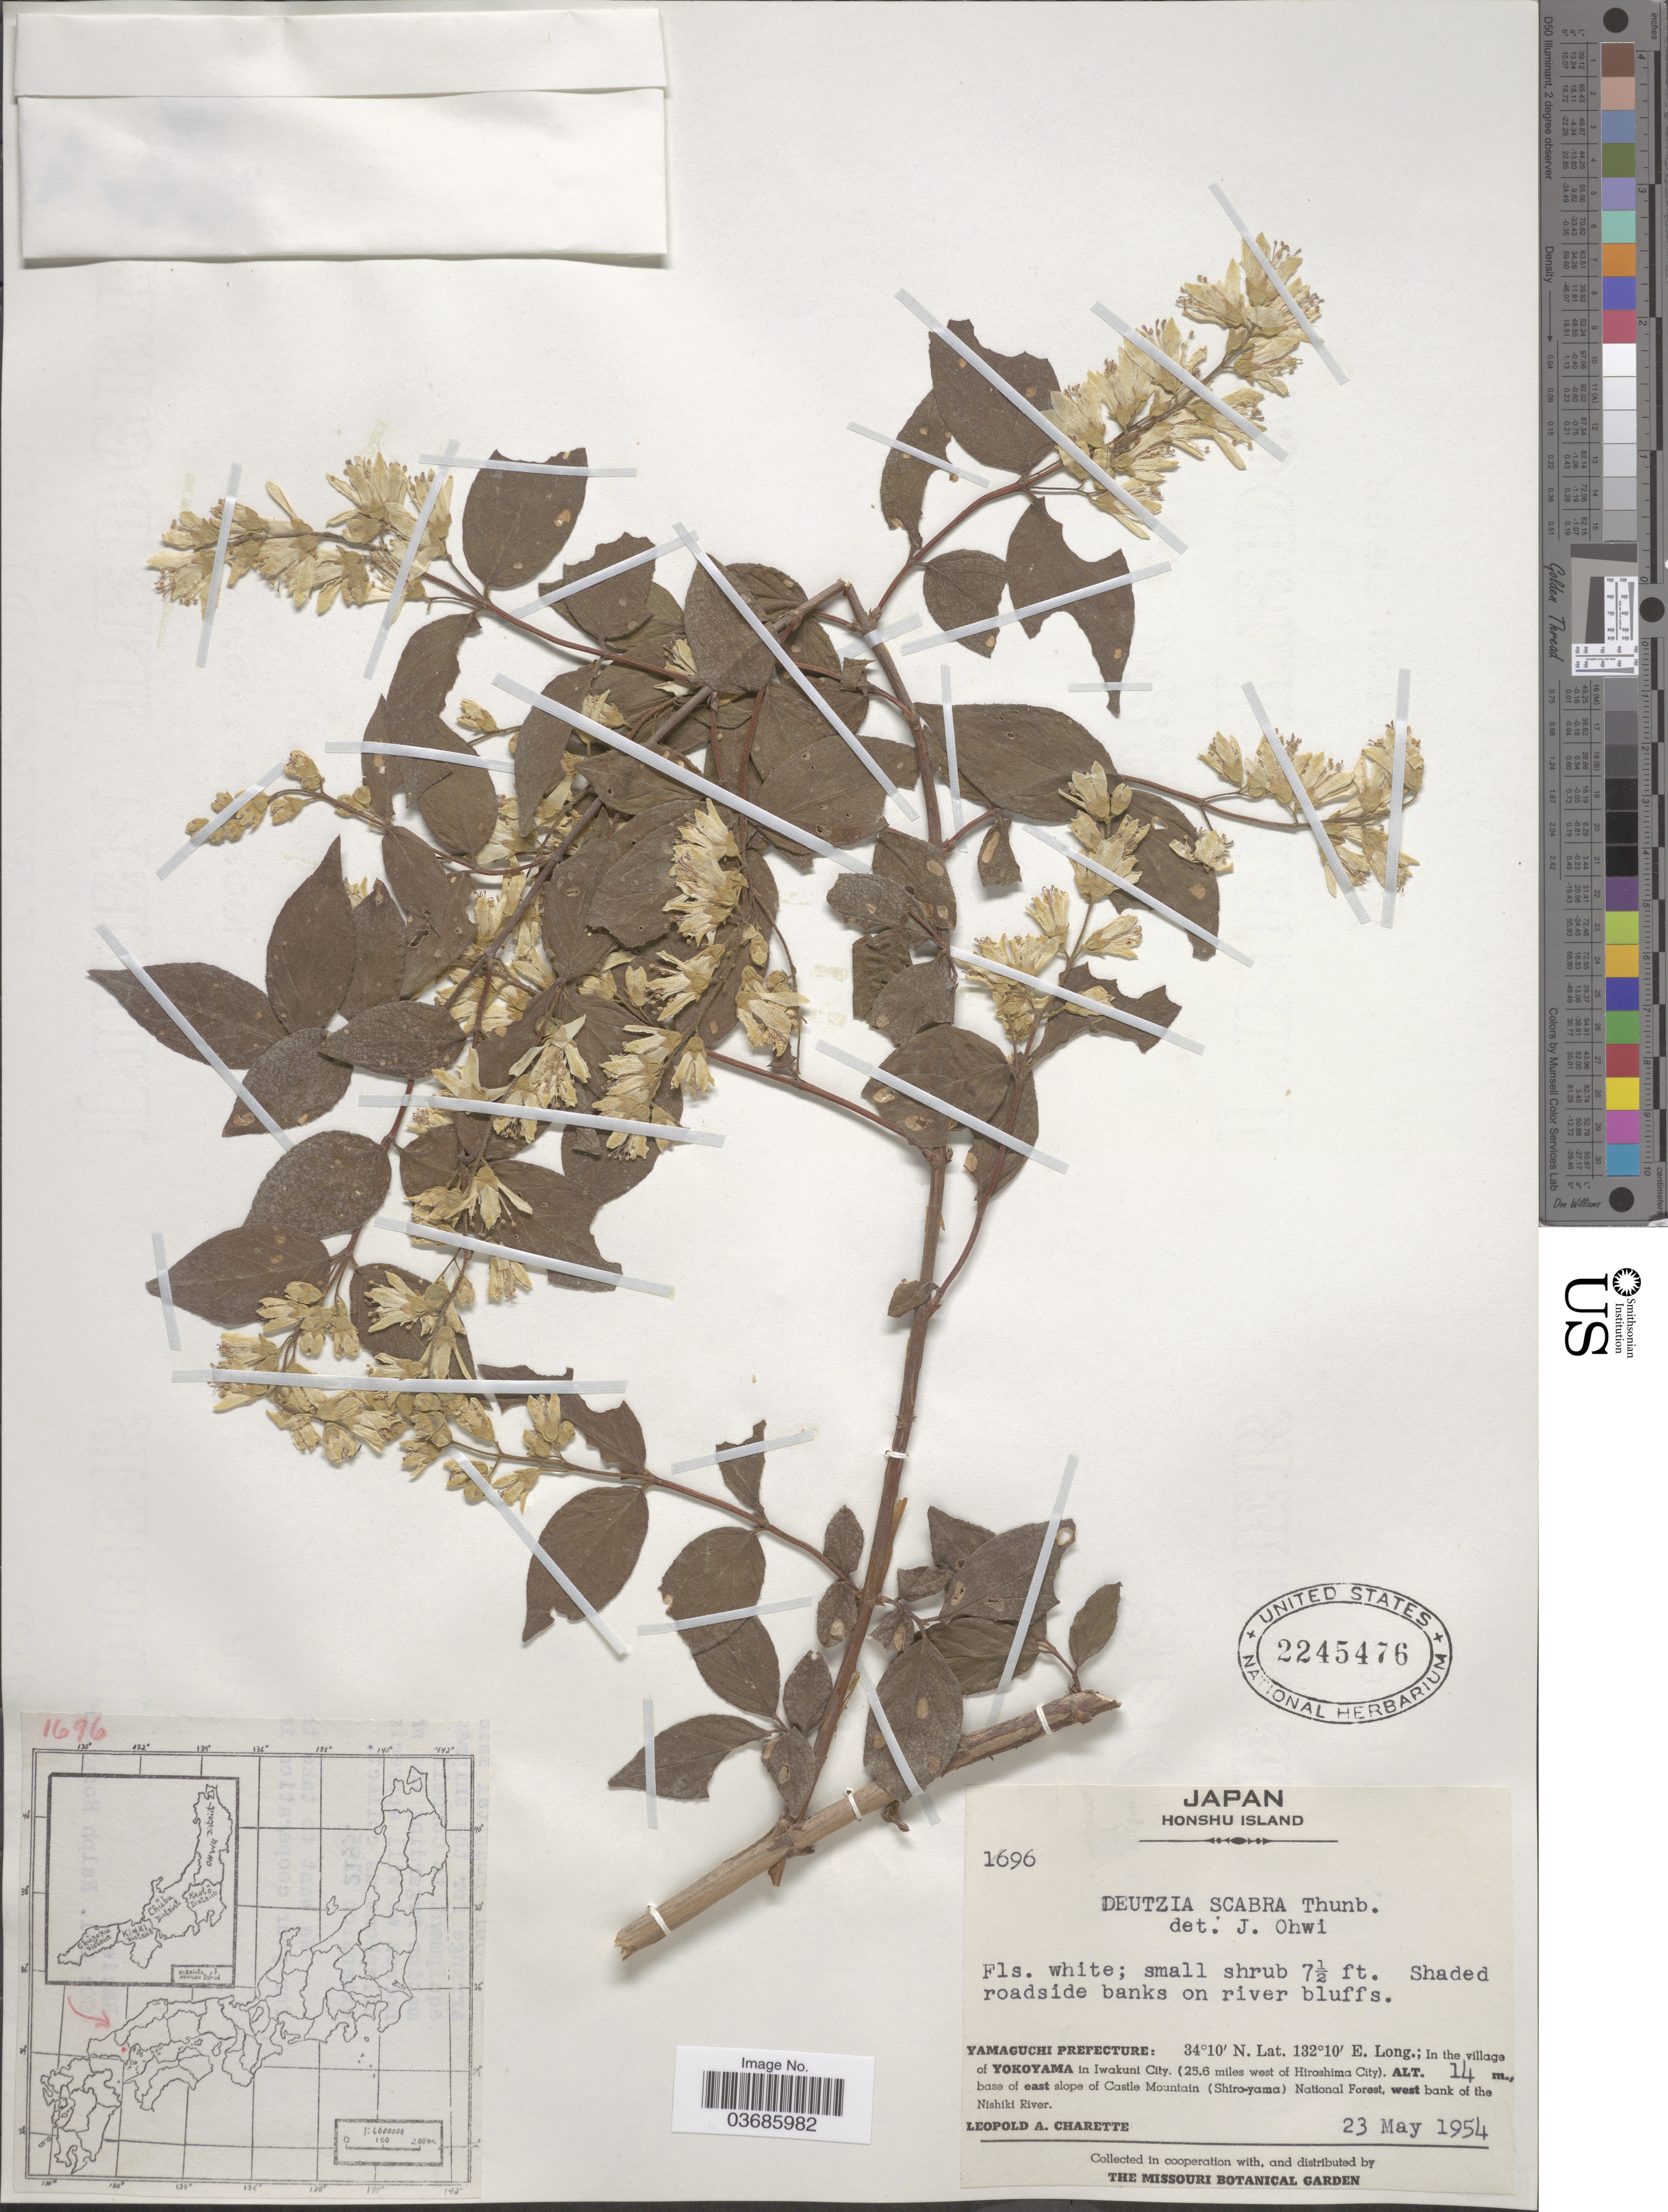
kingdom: Plantae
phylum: Tracheophyta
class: Magnoliopsida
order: Cornales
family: Hydrangeaceae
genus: Deutzia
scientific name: Deutzia scabra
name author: Thunb.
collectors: L. A. Charette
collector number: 1696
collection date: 1954-05-23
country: Japan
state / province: Yamaguti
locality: Honshu Island. Yamaguchi Prefecture: In the village of Yokoyama in Iwakuni City. (25.6 miles west of Hiroshima City). Base of east slope of Castle Mountain (Shiro-yama) National Forest, west bank of the Nishiki River.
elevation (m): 14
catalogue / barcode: US 2245476